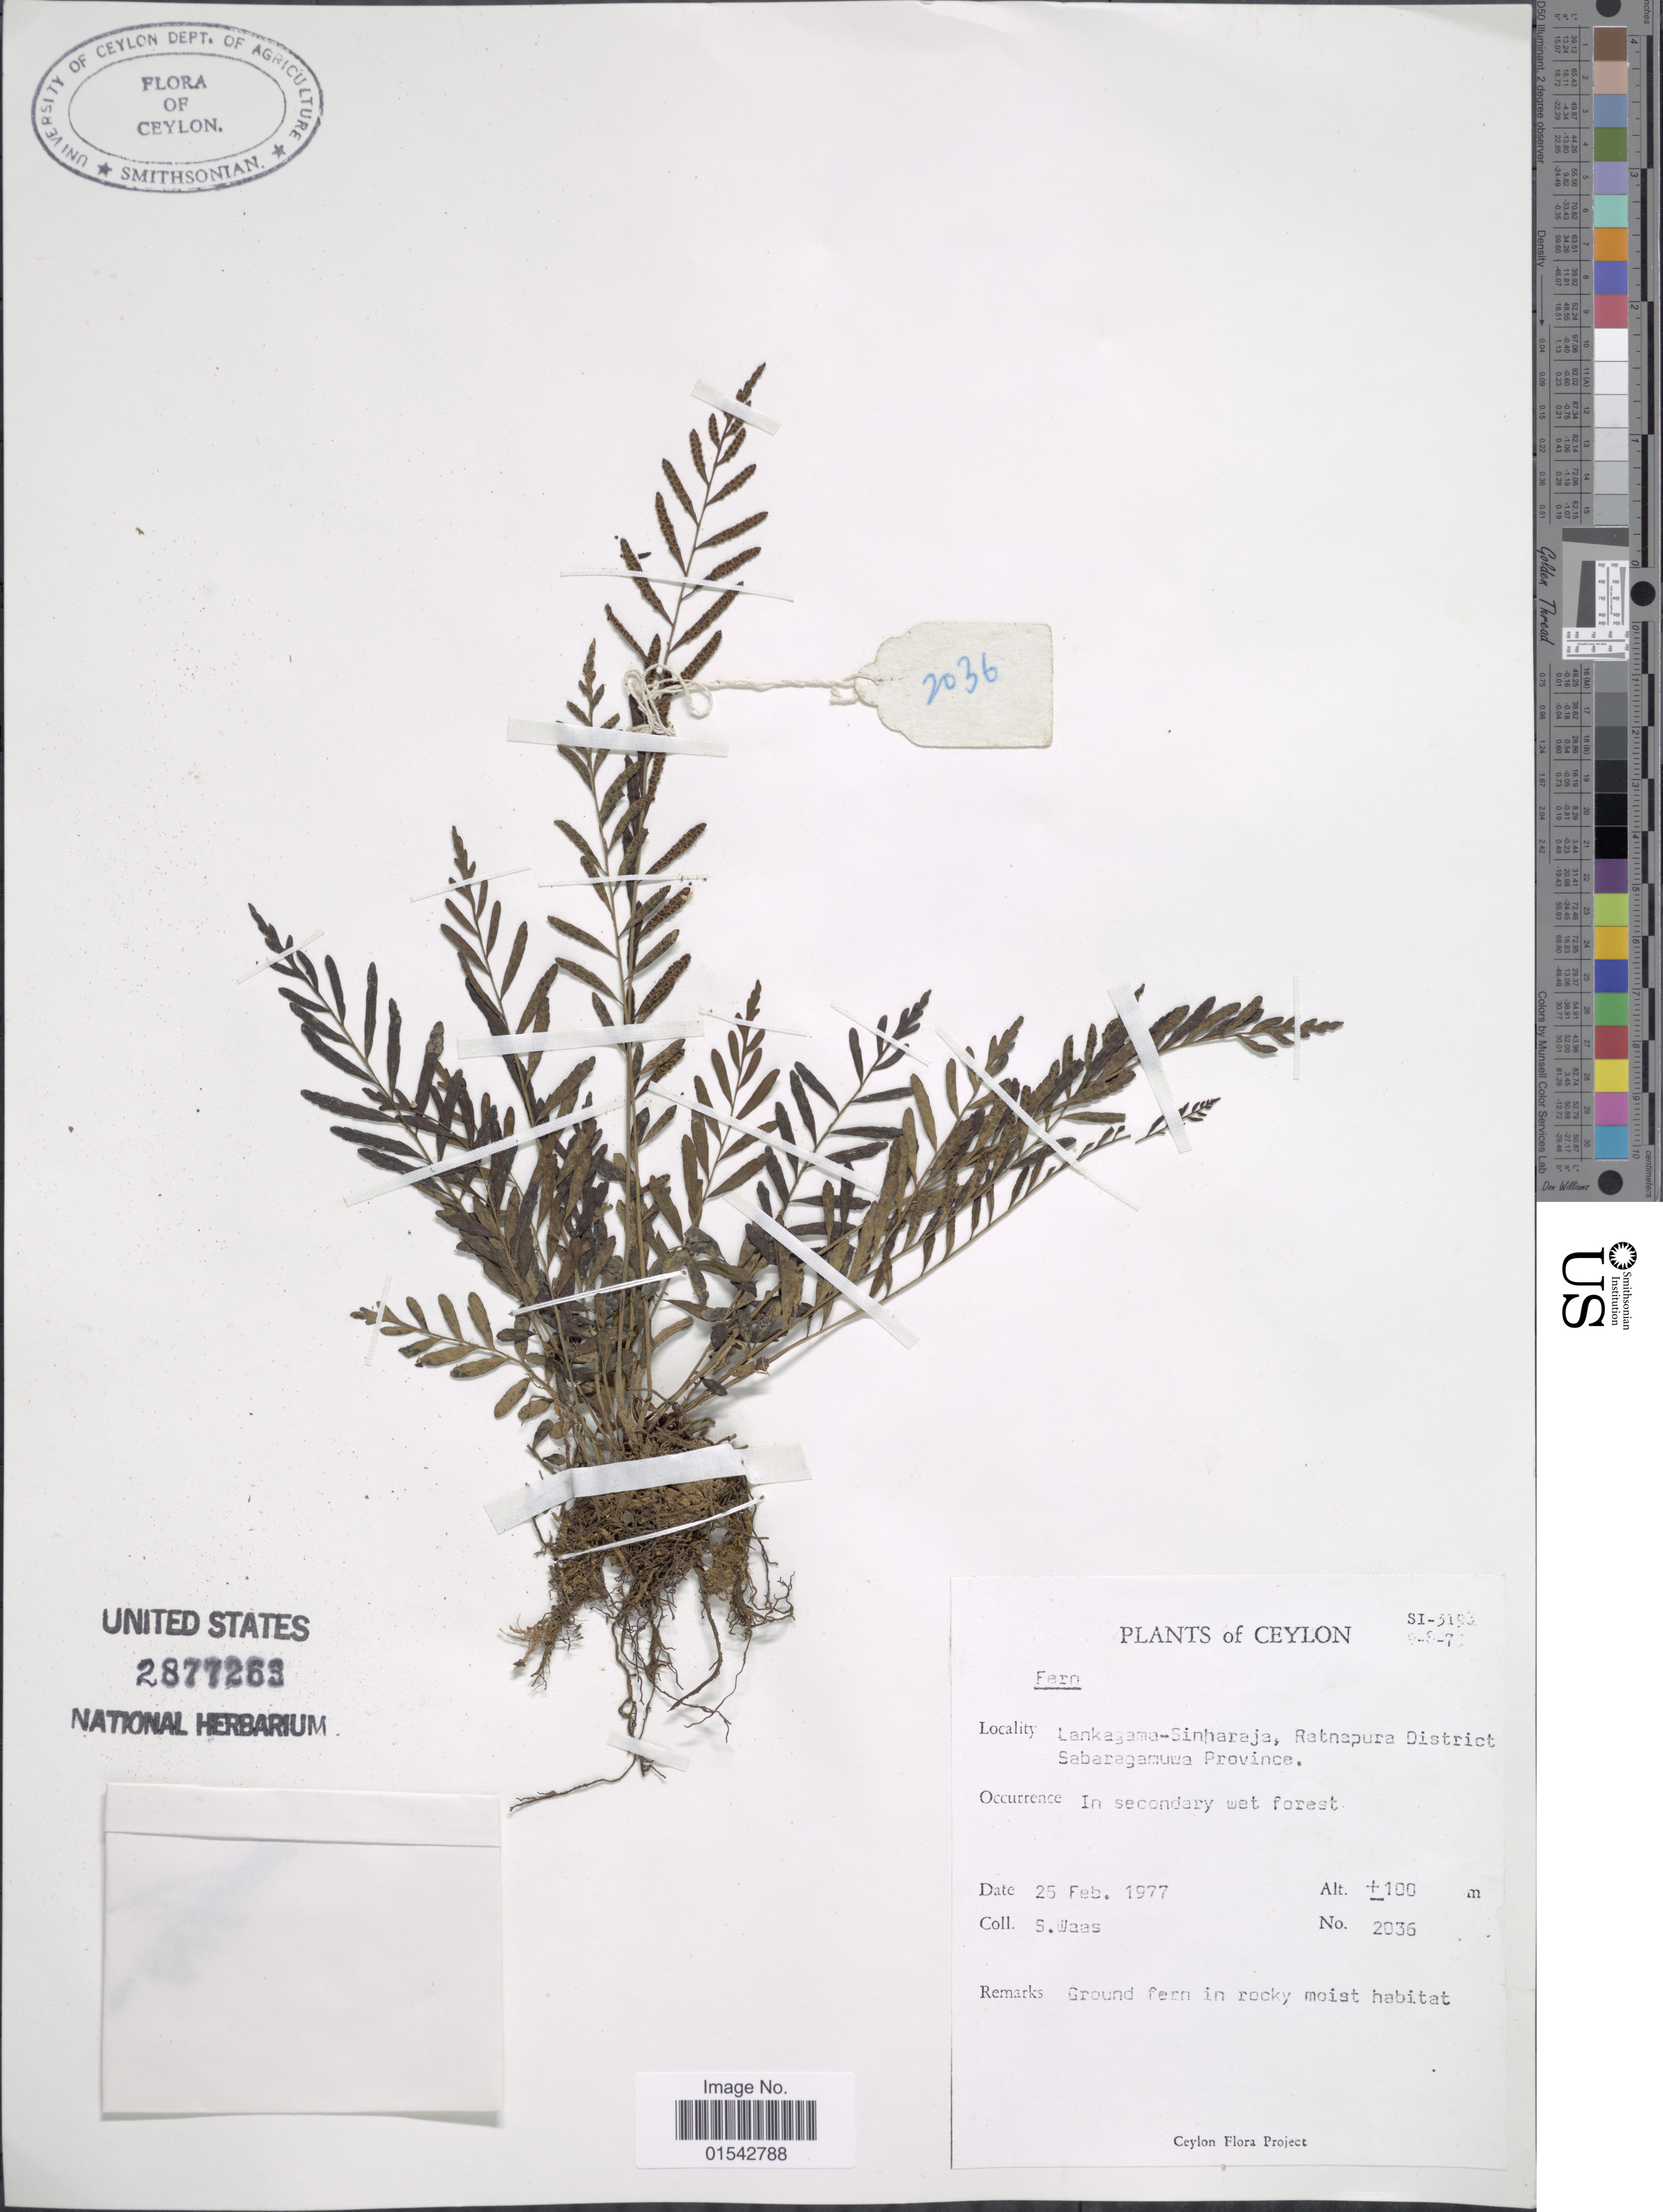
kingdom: Plantae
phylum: Tracheophyta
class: Polypodiopsida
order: Polypodiales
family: Thelypteridaceae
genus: Cyclosorus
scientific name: Cyclosorus sp.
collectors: S. Waas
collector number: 2036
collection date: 1977-02-25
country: Sri Lanka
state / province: Sabaragamuwa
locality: Ceylon, Lankagama-Sinharaja, Ratnapura District, Sabaragamuwa Province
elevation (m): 100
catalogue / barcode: US 2877263